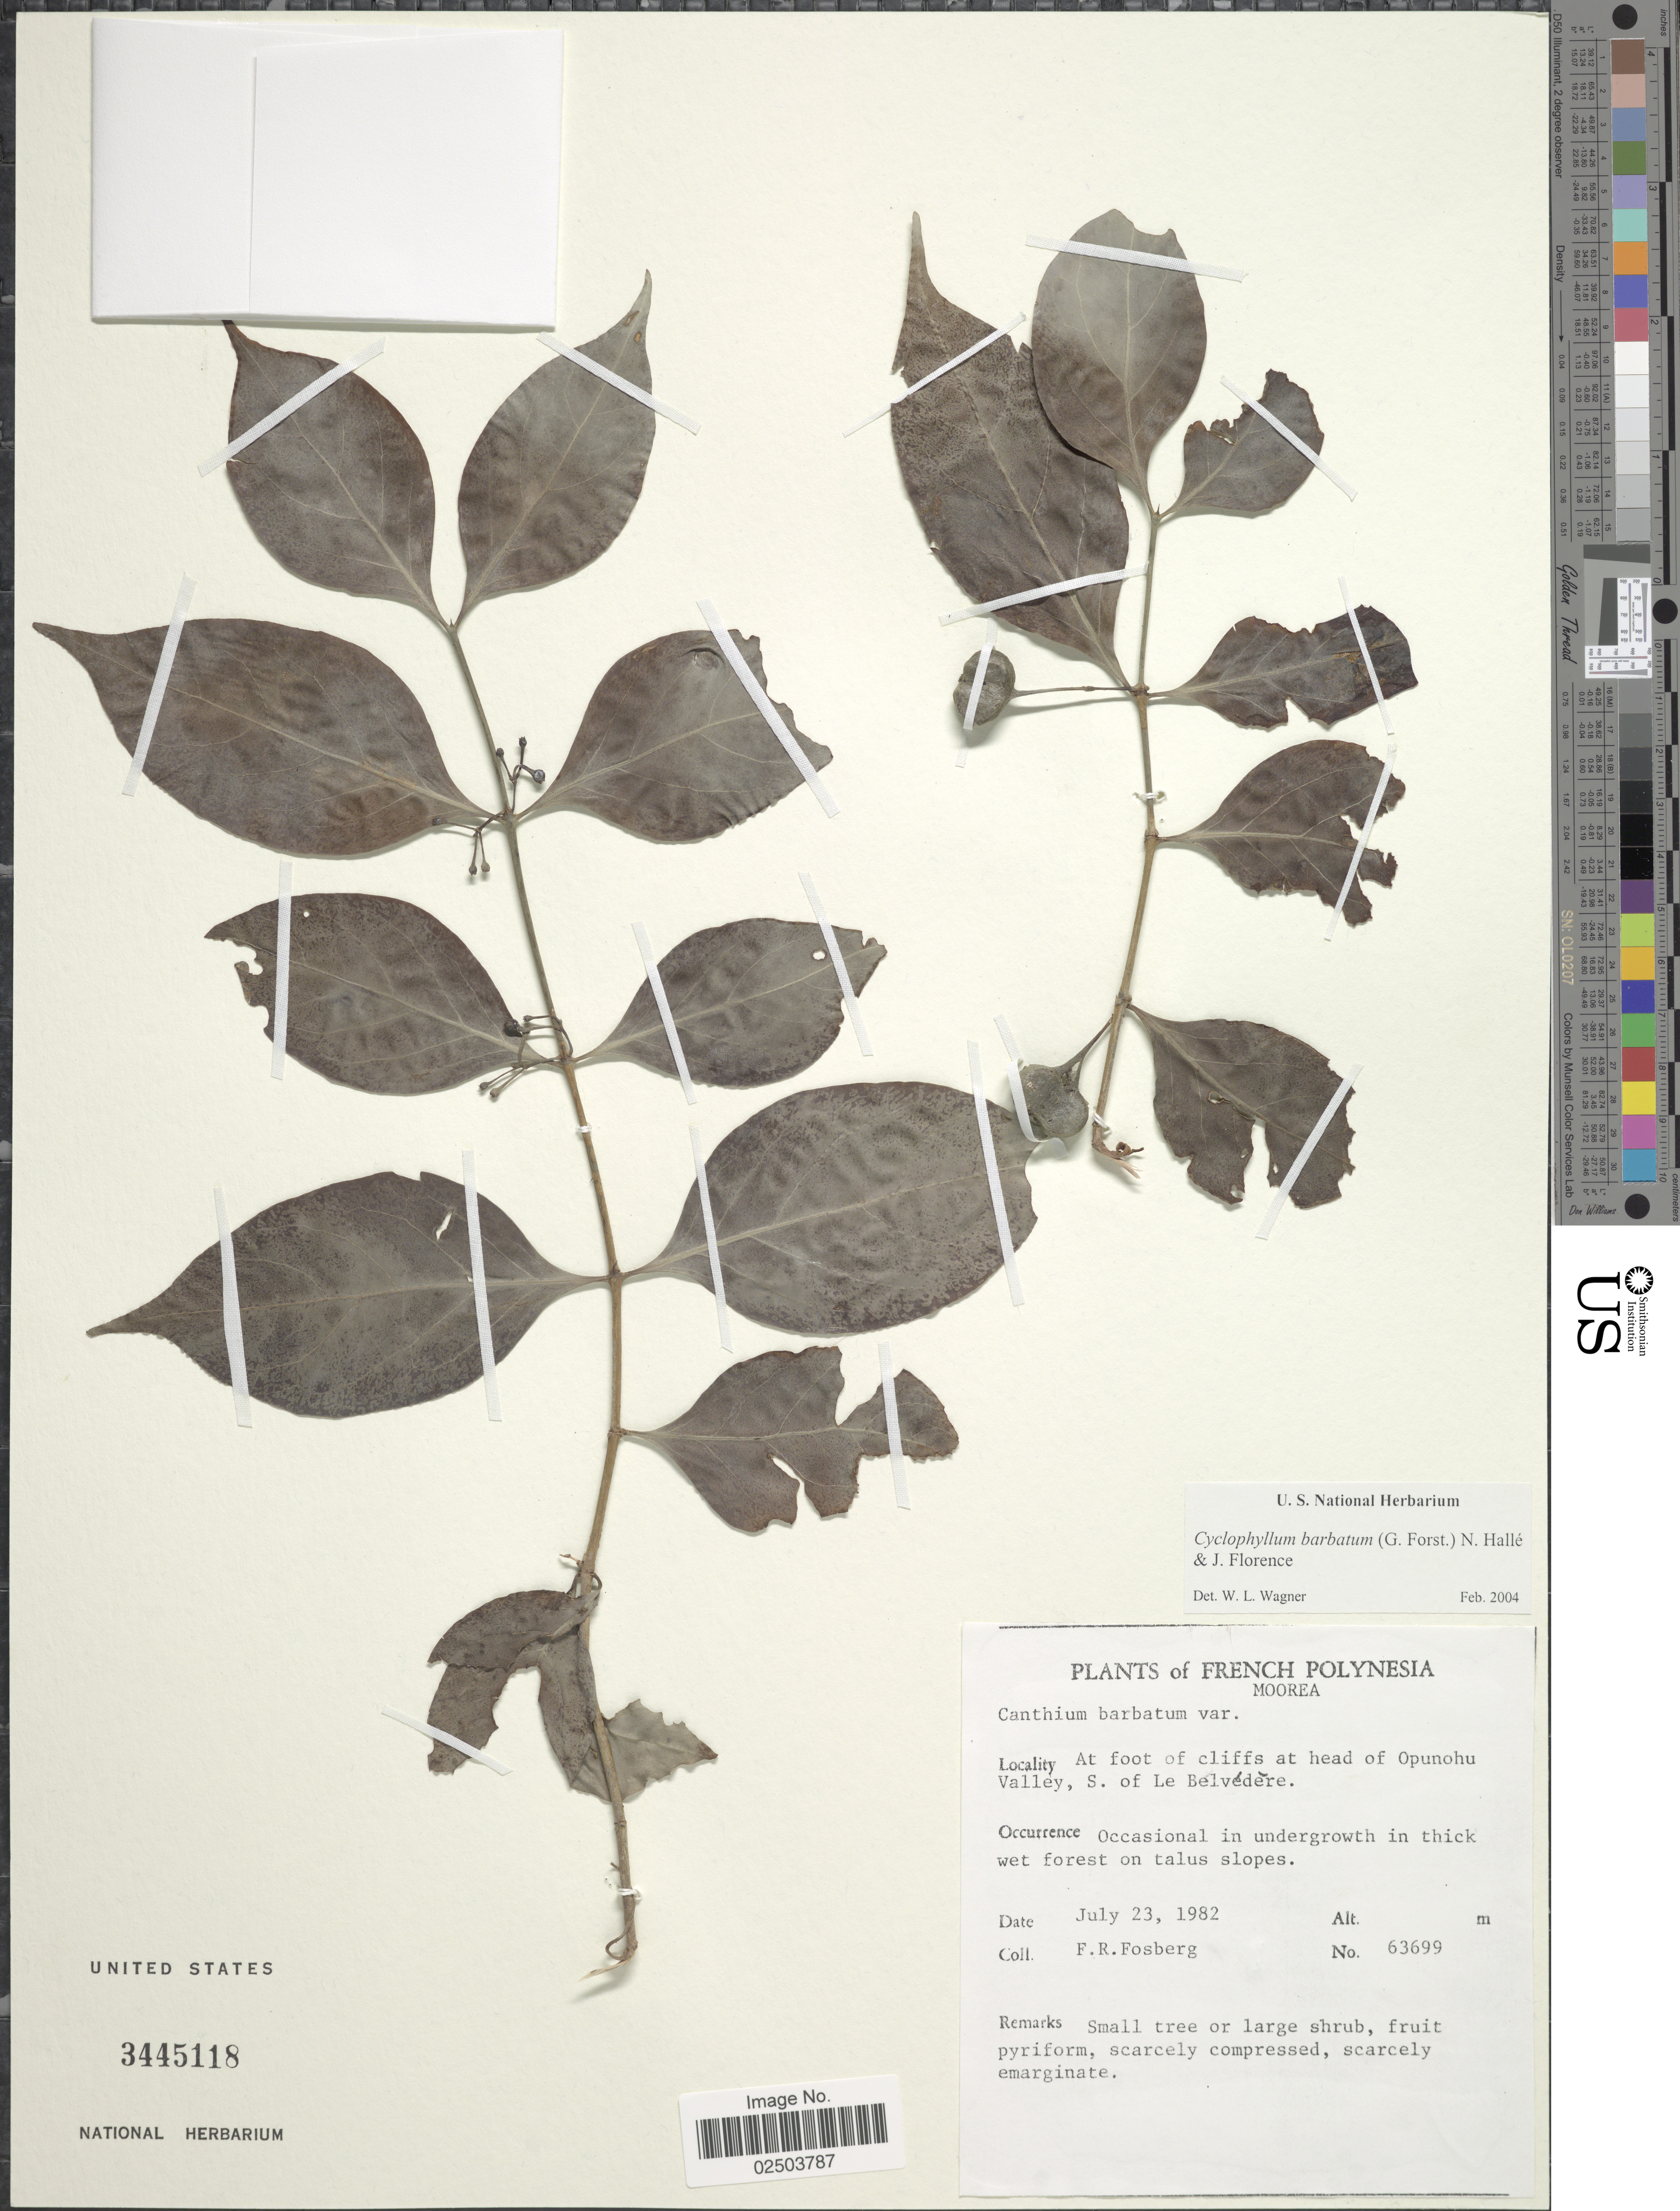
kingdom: Plantae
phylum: Tracheophyta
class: Magnoliopsida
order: Gentianales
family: Rubiaceae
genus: Cyclophyllum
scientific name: Cyclophyllum barbatum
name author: (G. Forst.) N. Hallé & J. Florence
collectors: F. R. Fosberg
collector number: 63699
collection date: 1982-07-23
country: French Polynesia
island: Moorea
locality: Moorea. At foot of cliffs at head of Opunohu Valley, S. of Le Belvedere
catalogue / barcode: US 3445118